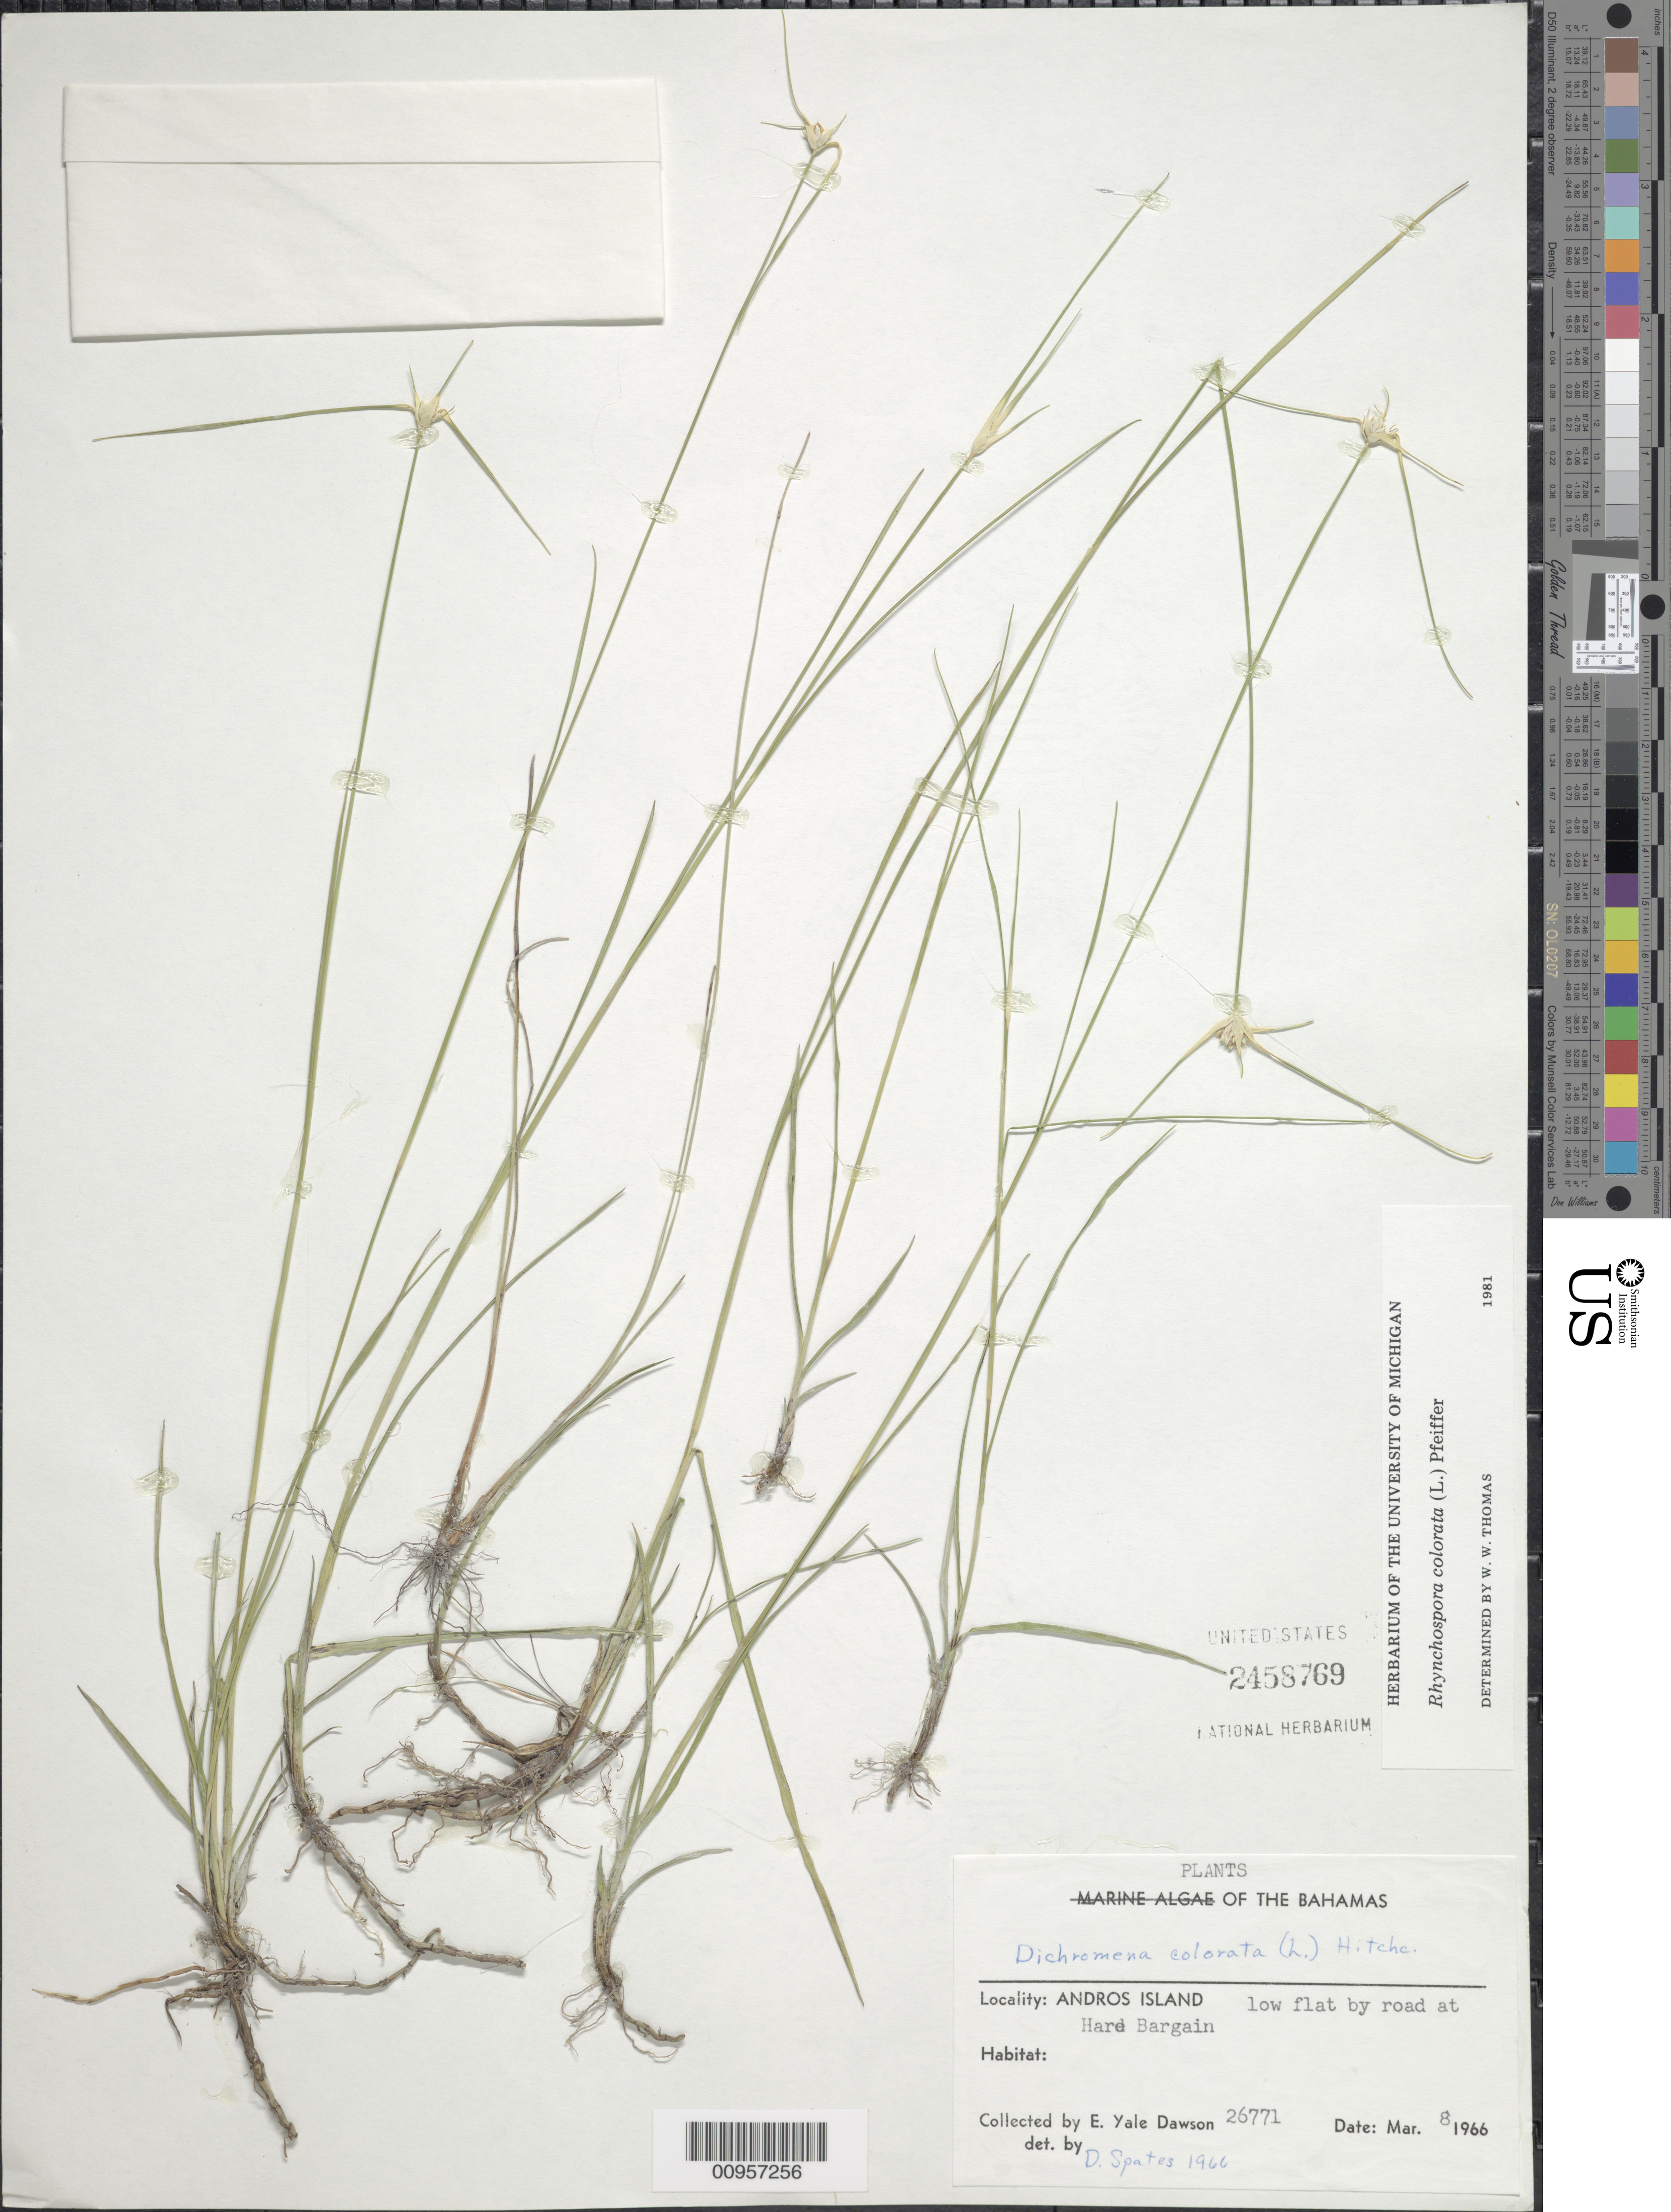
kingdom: Plantae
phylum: Tracheophyta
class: Liliopsida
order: Poales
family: Cyperaceae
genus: Rhynchospora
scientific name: Rhynchospora colorata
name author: (L.) H. Pfeiff.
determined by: Thomas, W. W., (NY), New York Botanical Garden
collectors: E. Y. Dawson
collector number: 26771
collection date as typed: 08 Mar 1966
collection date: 1966-03-08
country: Bahamas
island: Andros Island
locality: Hard Bargain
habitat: Low flat by road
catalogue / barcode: US 2458769